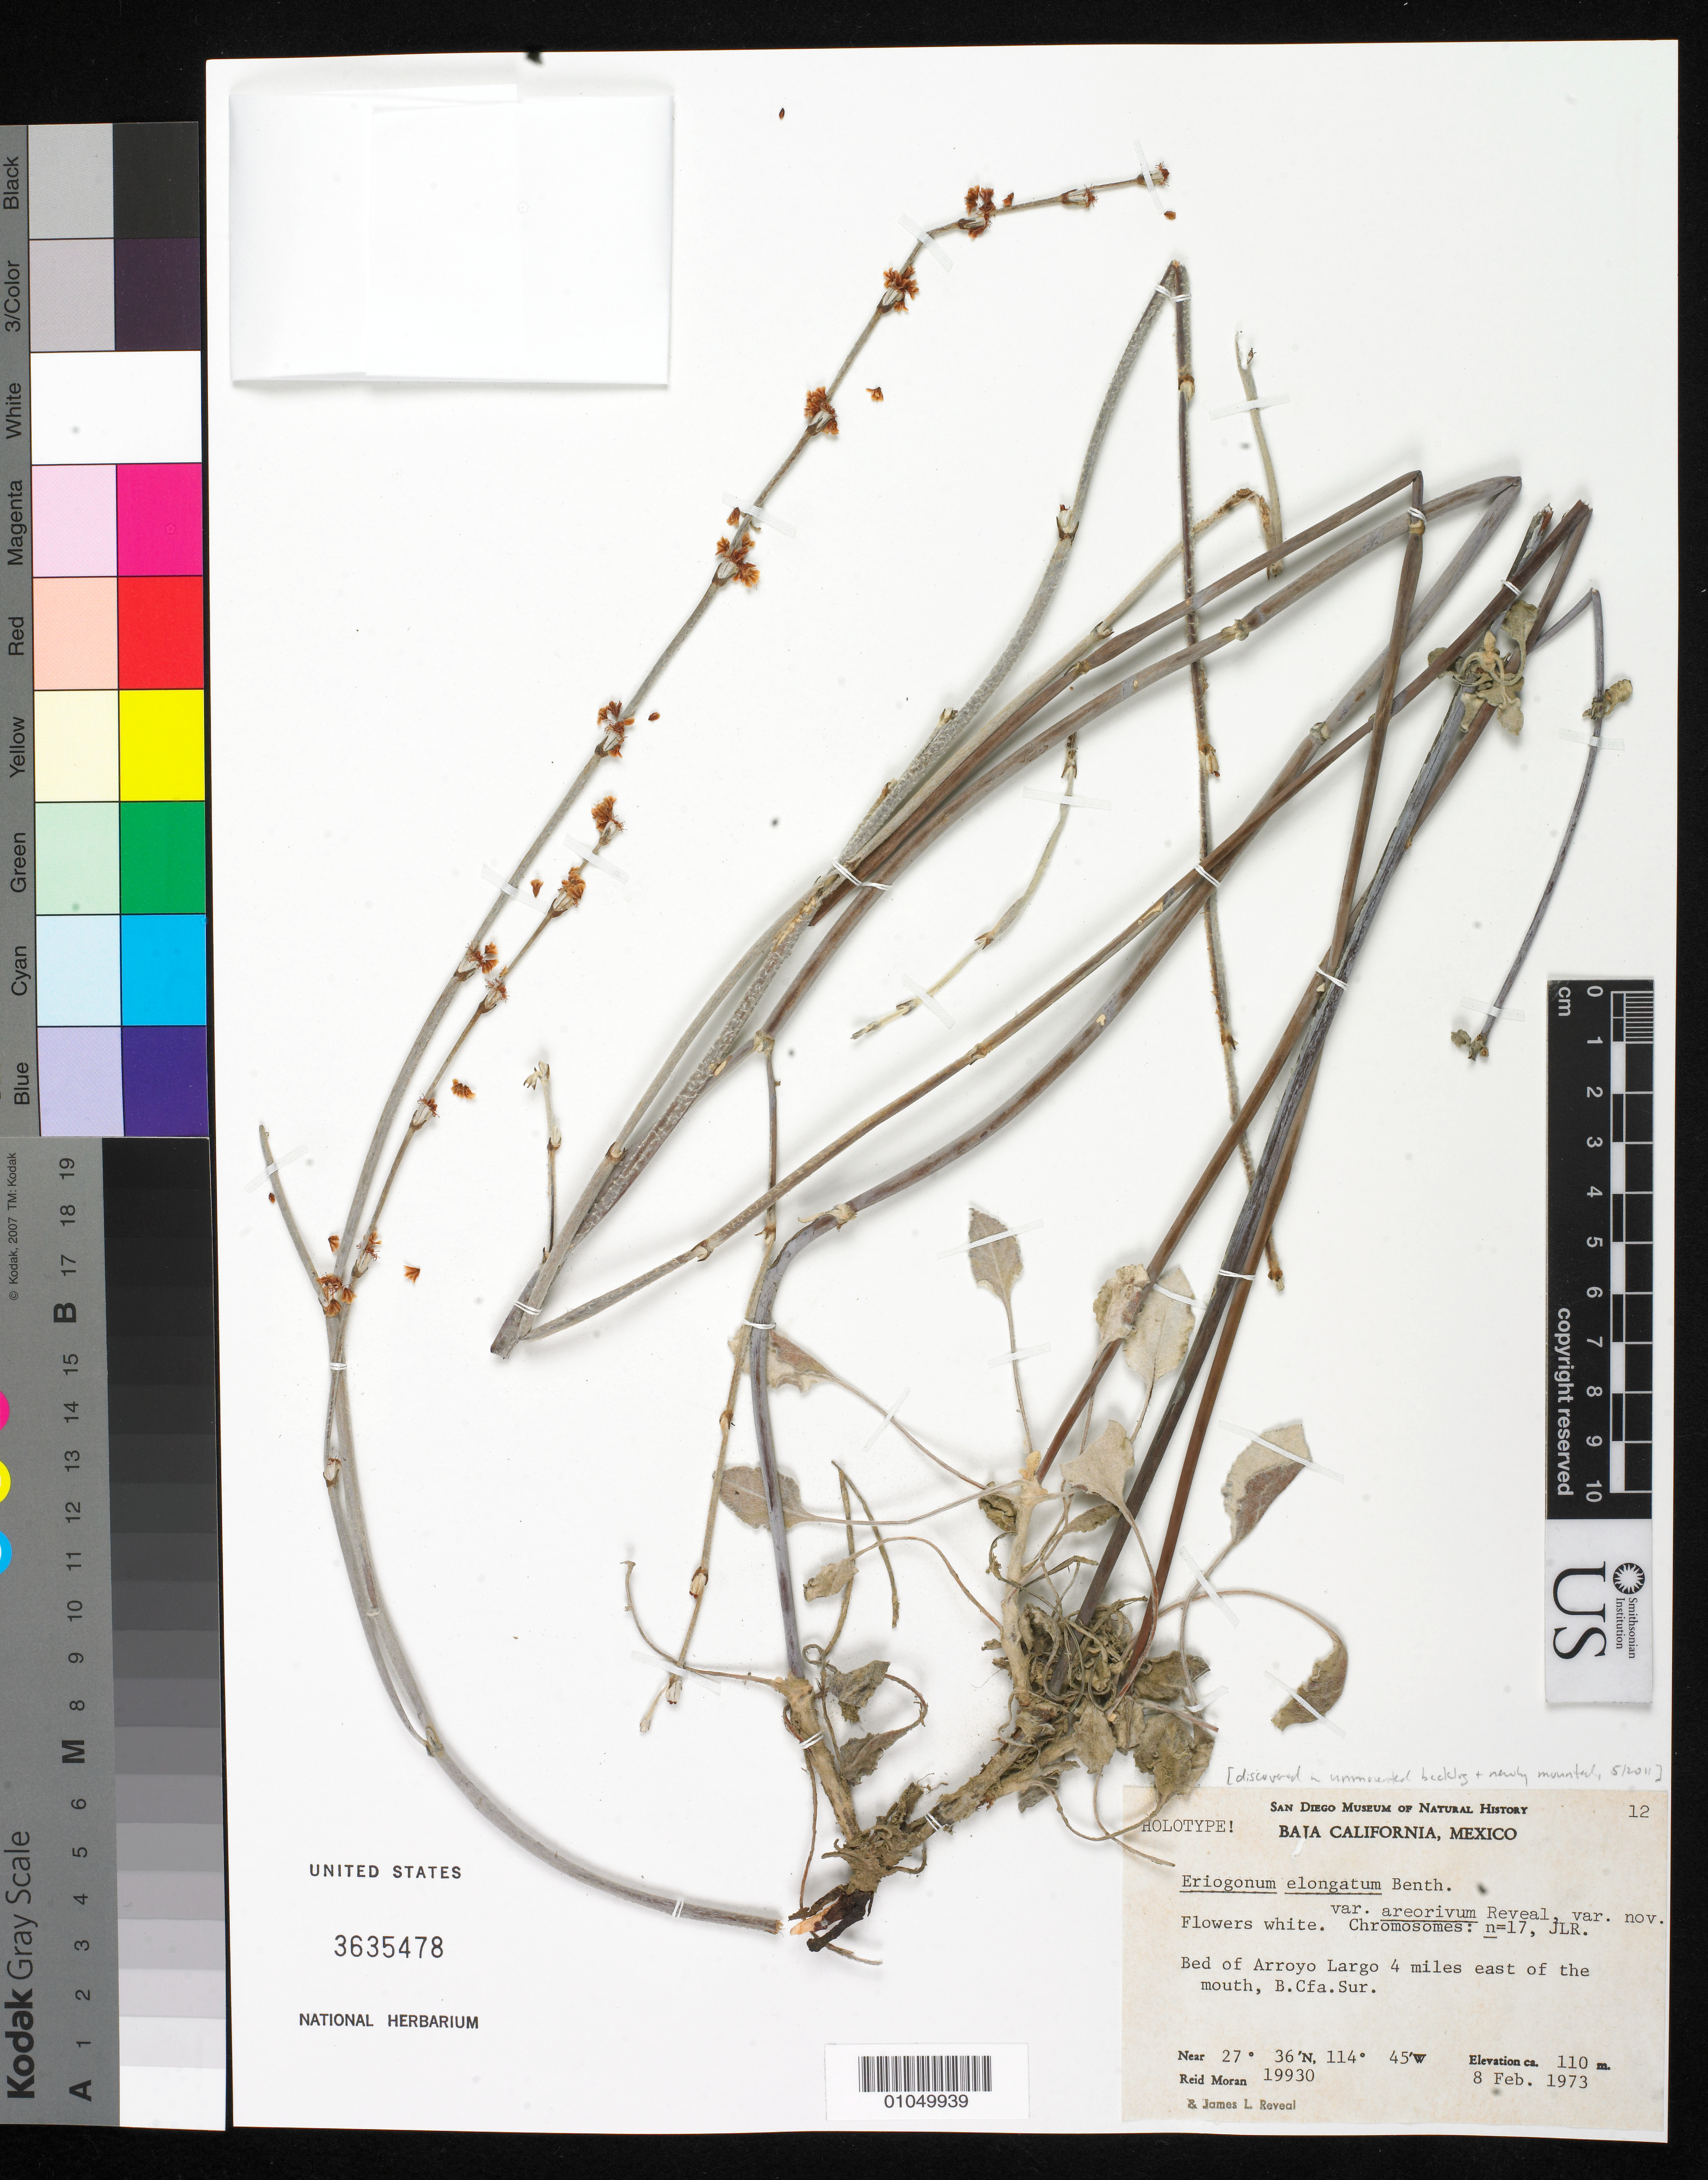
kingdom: Plantae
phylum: Tracheophyta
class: Magnoliopsida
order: Caryophyllales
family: Polygonaceae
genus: Eriogonum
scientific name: Eriogonum elongatum var. areorivum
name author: Reveal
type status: Holotype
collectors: R. V. Moran & J. L. Reveal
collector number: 19930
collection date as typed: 08 Feb 1973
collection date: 1973-02-08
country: Mexico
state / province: Baja California Sur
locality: Bed of Arroya Largo 4 miles east of the mouth, B. Cfa. Sur.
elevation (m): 110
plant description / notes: This sheet found among unmounted backlog, apparently the proper holotype and newly mounted May 2011. (Compare to USNH 2902381, originally labeled "isotype" and later annotated as "holotype", apparently in error.)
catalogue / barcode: US 3635478